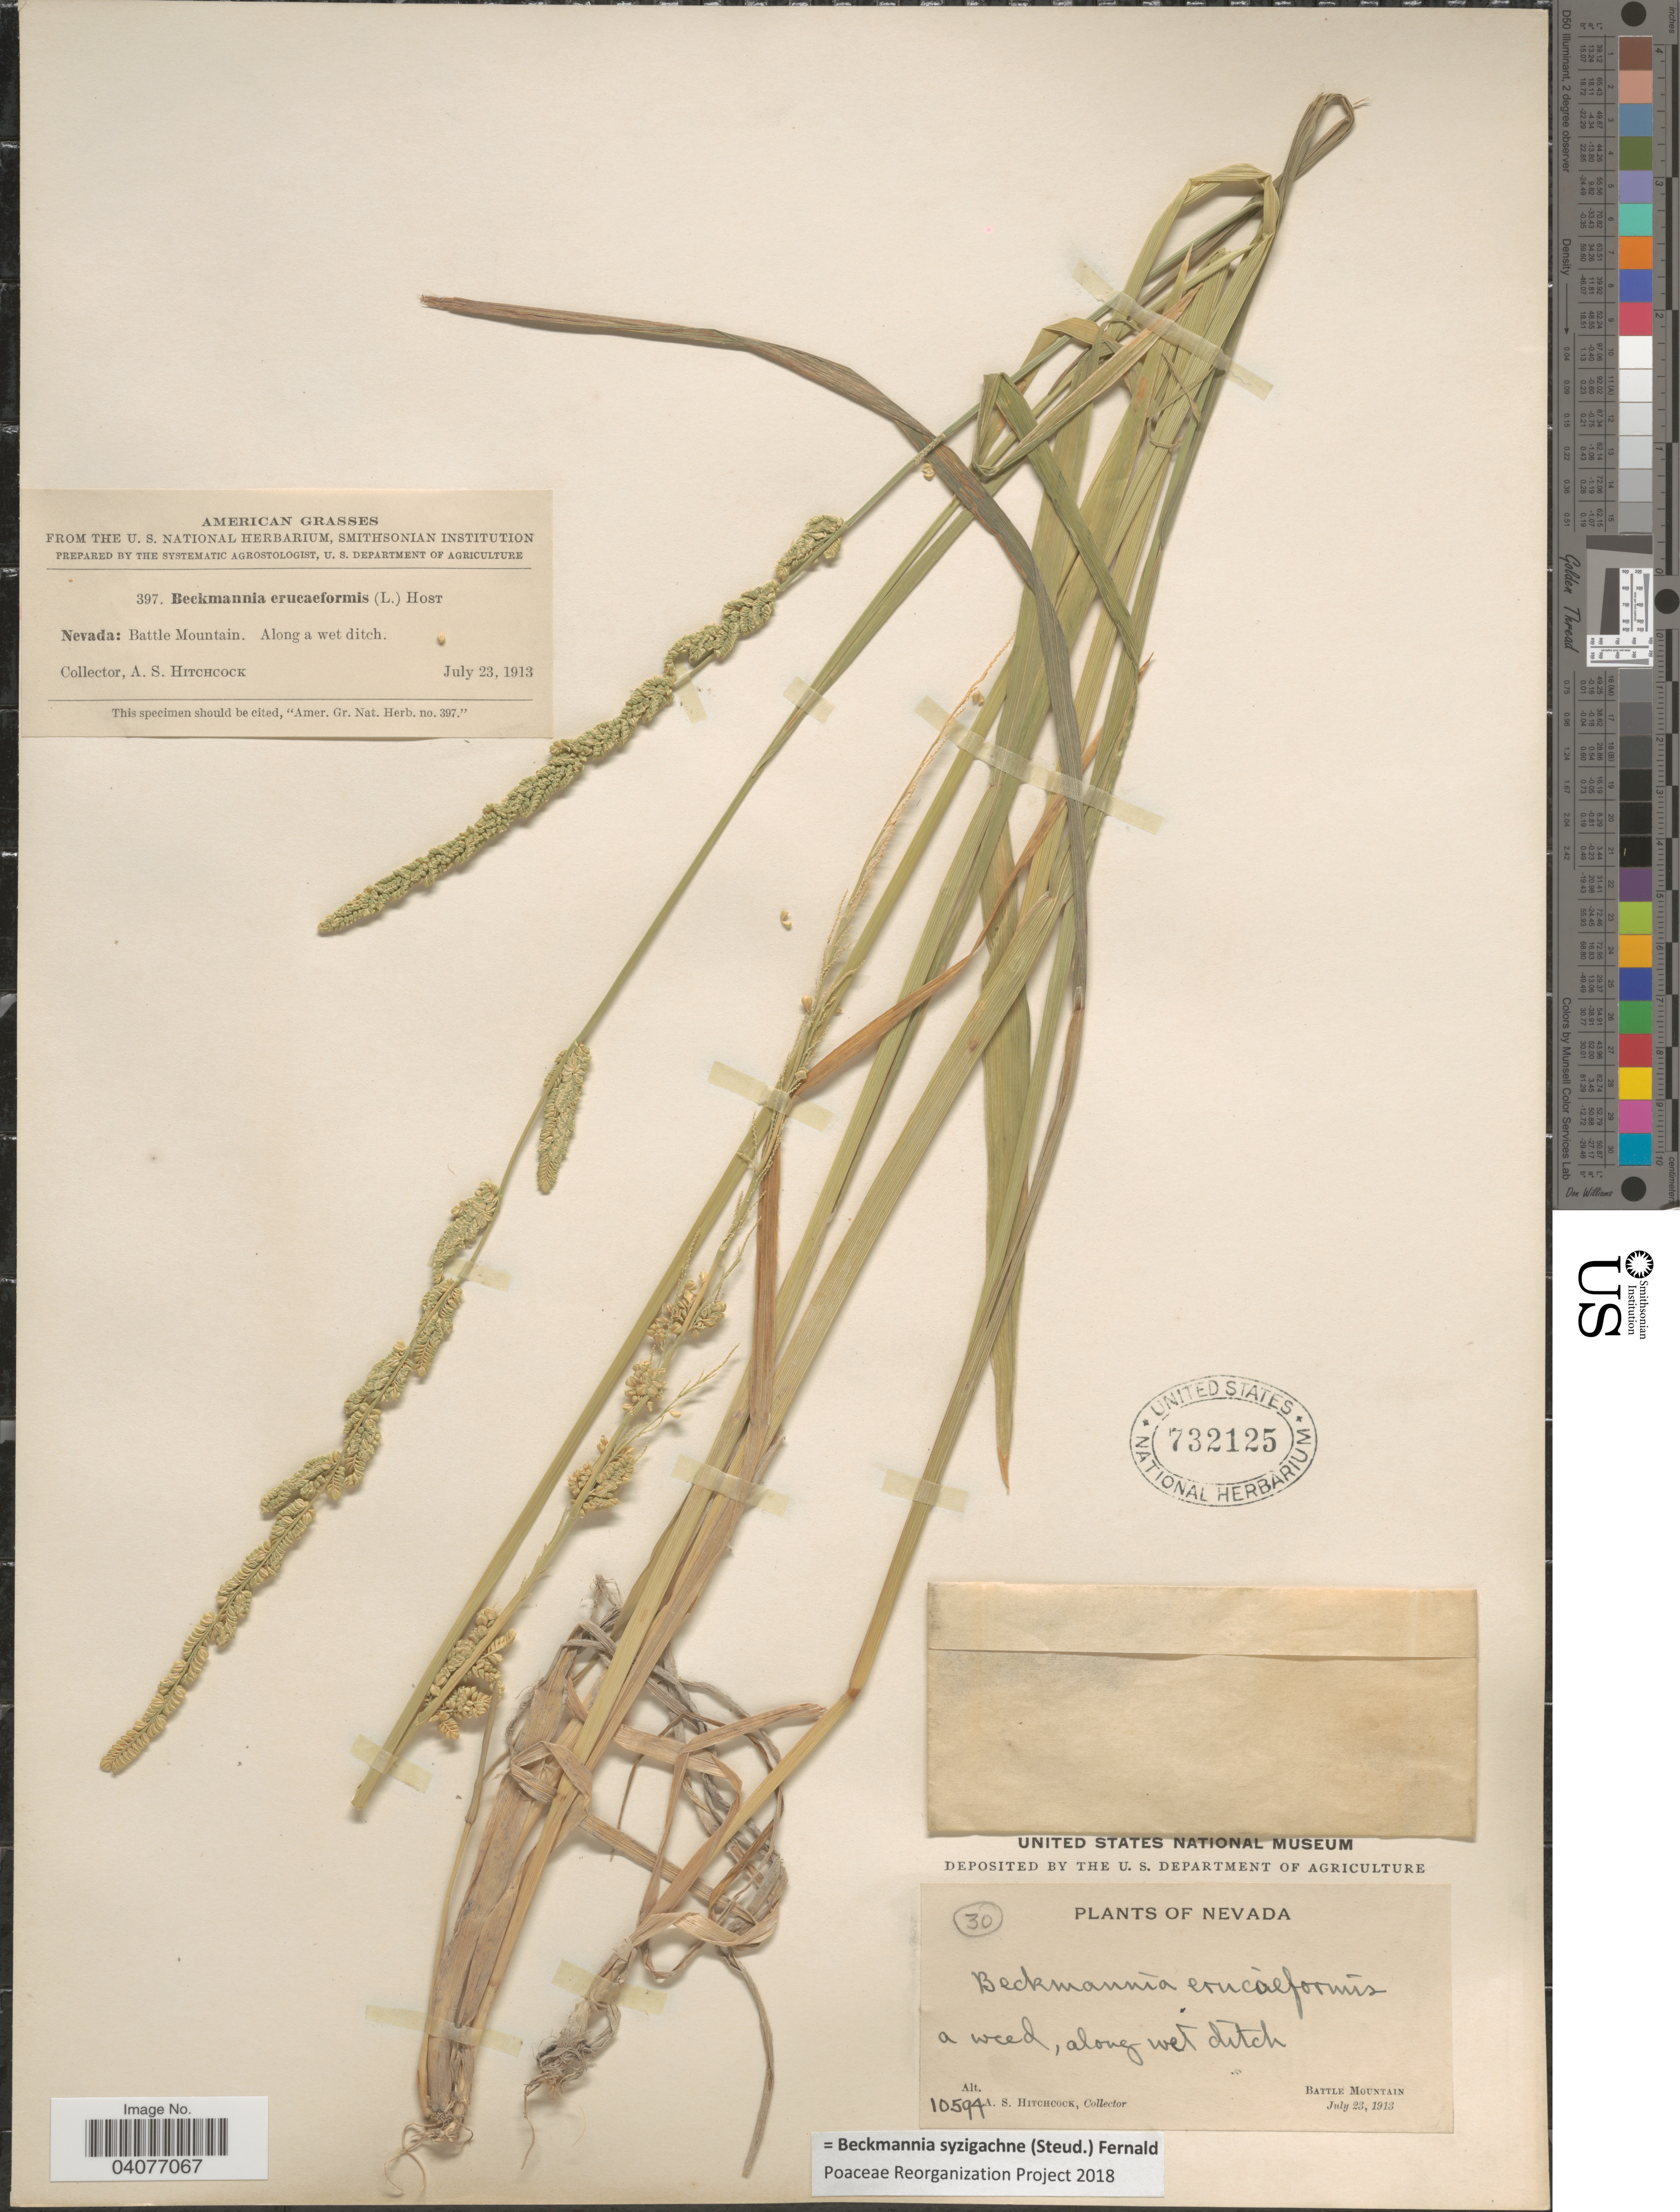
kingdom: Plantae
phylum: Tracheophyta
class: Liliopsida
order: Poales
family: Poaceae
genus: Beckmannia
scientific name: Beckmannia syzigachne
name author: (Steud.) Fernald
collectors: A. S. Hitchcock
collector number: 10594/397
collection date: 1913-07-23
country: United States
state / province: Nevada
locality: Battle Mountain.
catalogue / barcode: US 732125